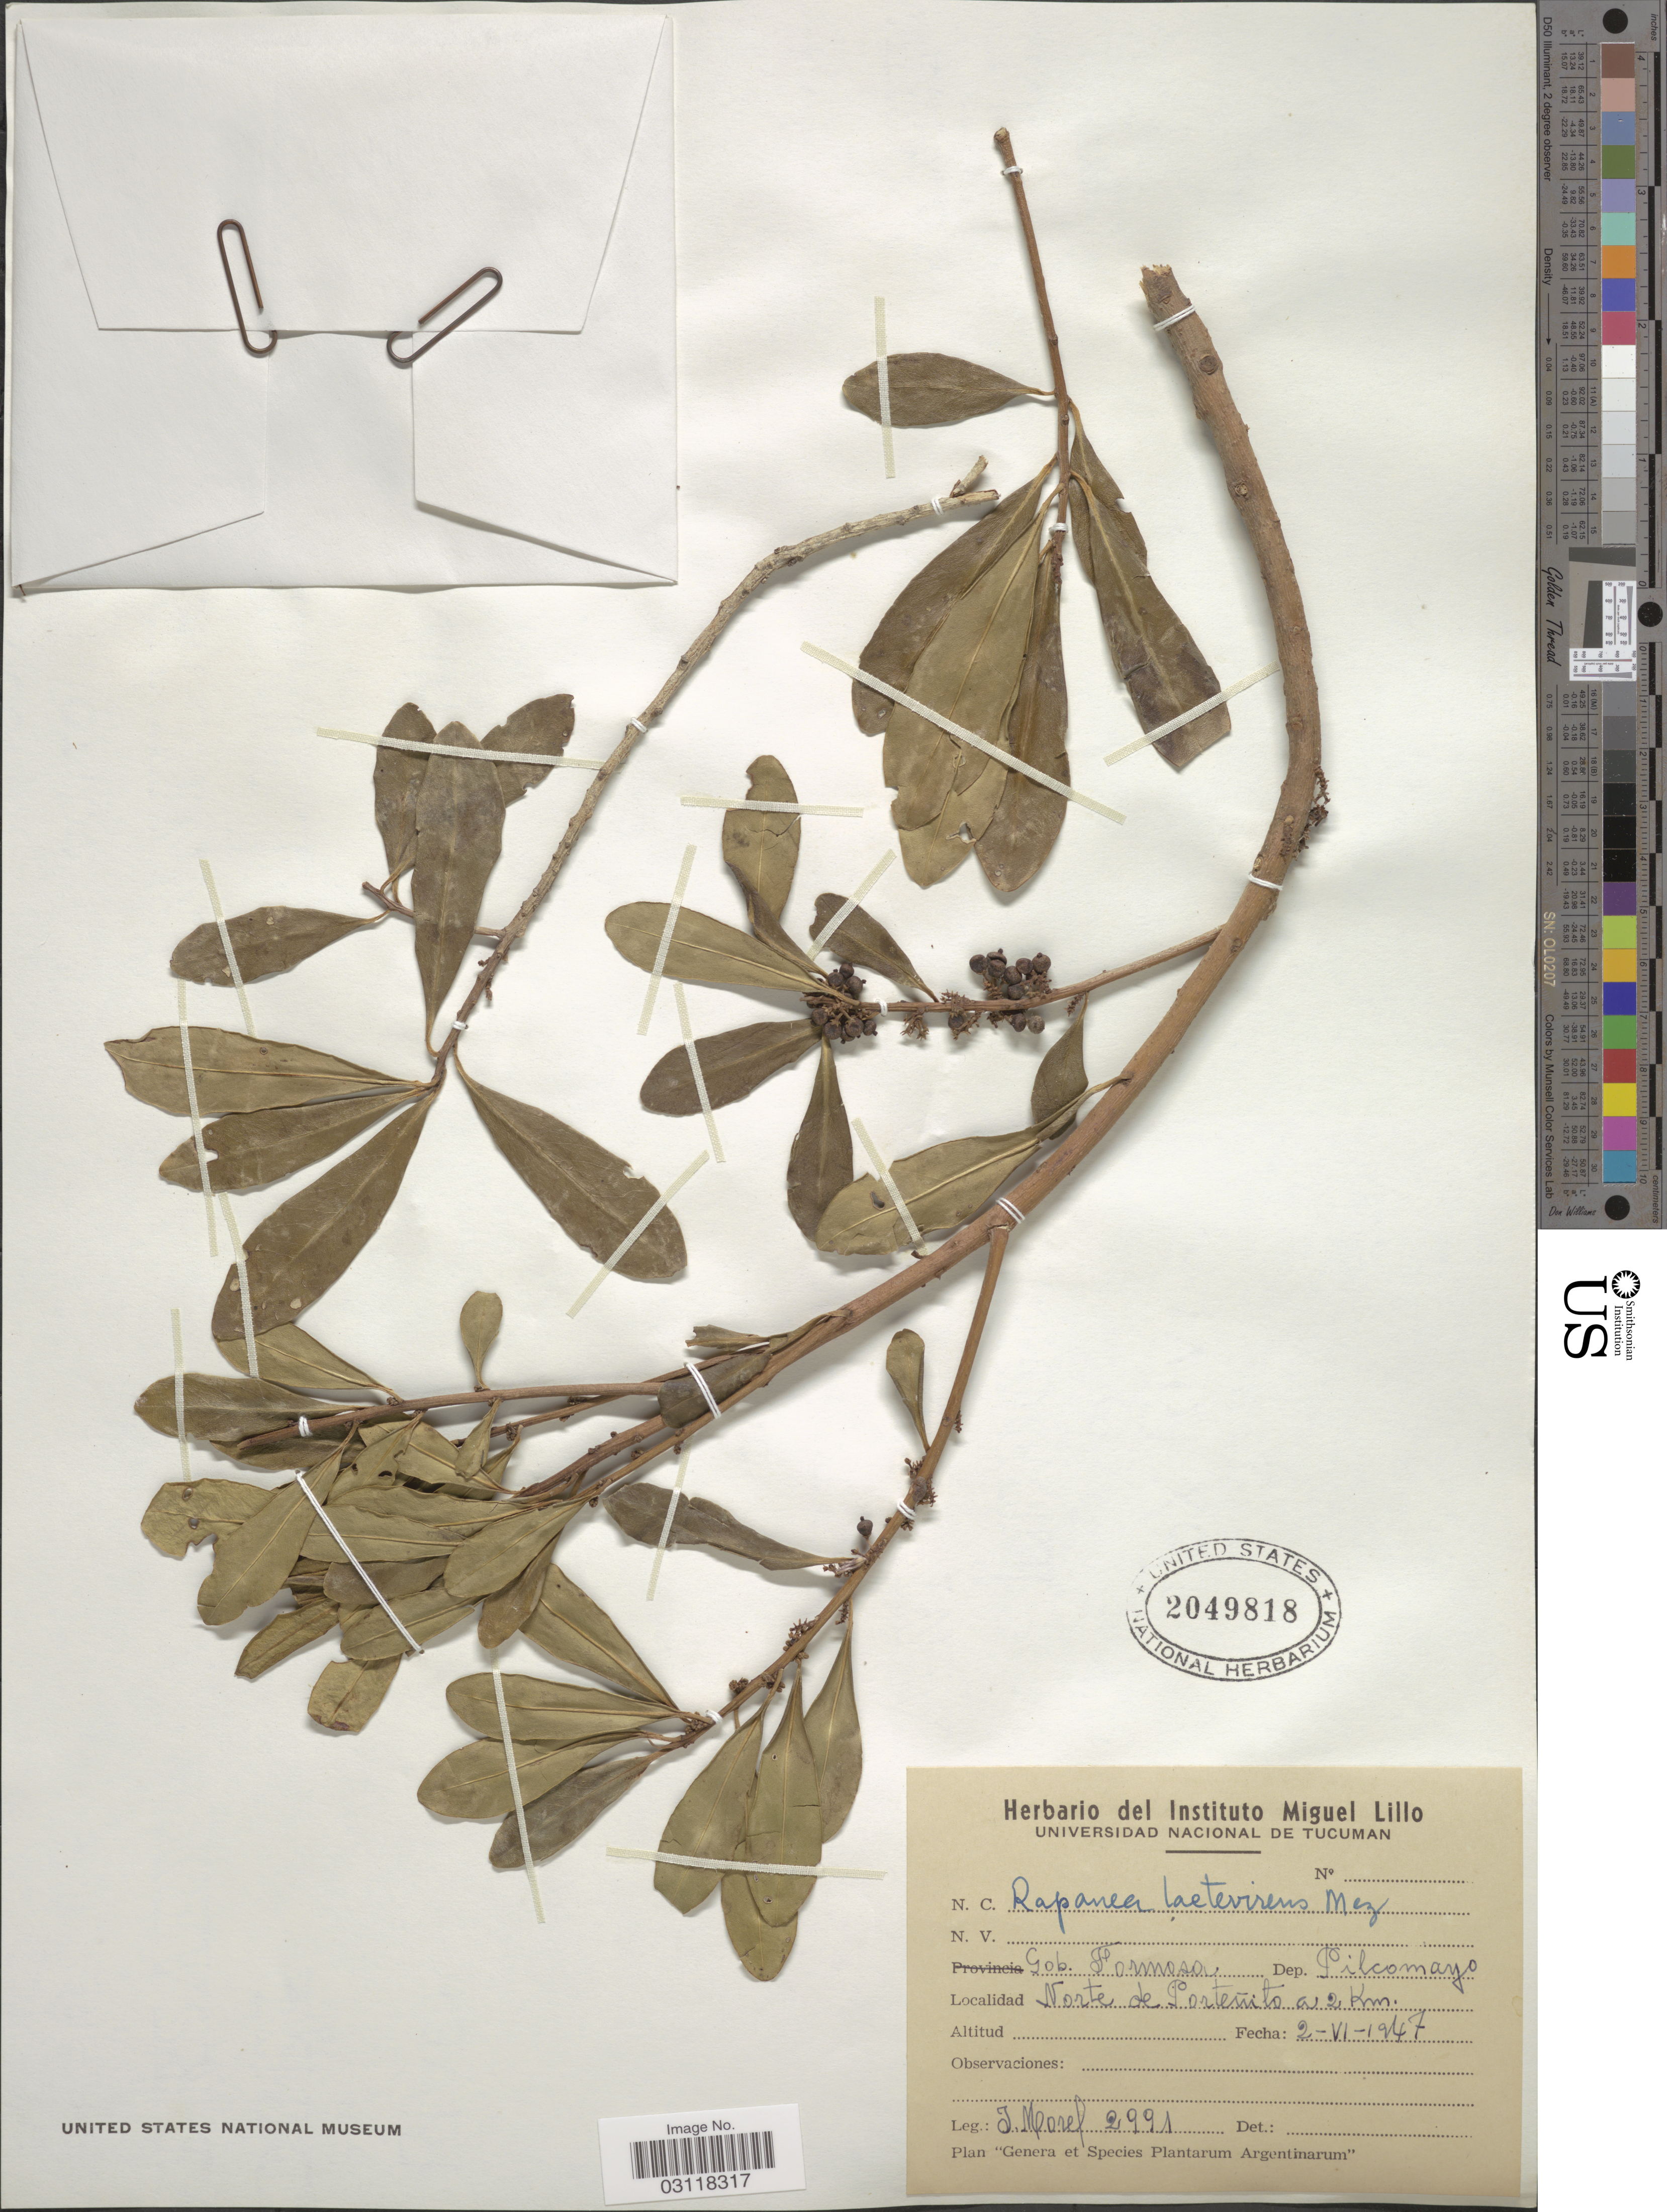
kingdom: Plantae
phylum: Tracheophyta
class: Magnoliopsida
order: Ericales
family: Primulaceae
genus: Rapanea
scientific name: Rapanea laetevirens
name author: Mez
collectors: I. Morel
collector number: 2991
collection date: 1947-06-02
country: Argentina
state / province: Formosa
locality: Gob. Formosa. Dep. Pilcomayo. Norte de Portenito a 2 Km.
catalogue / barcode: US 2049818